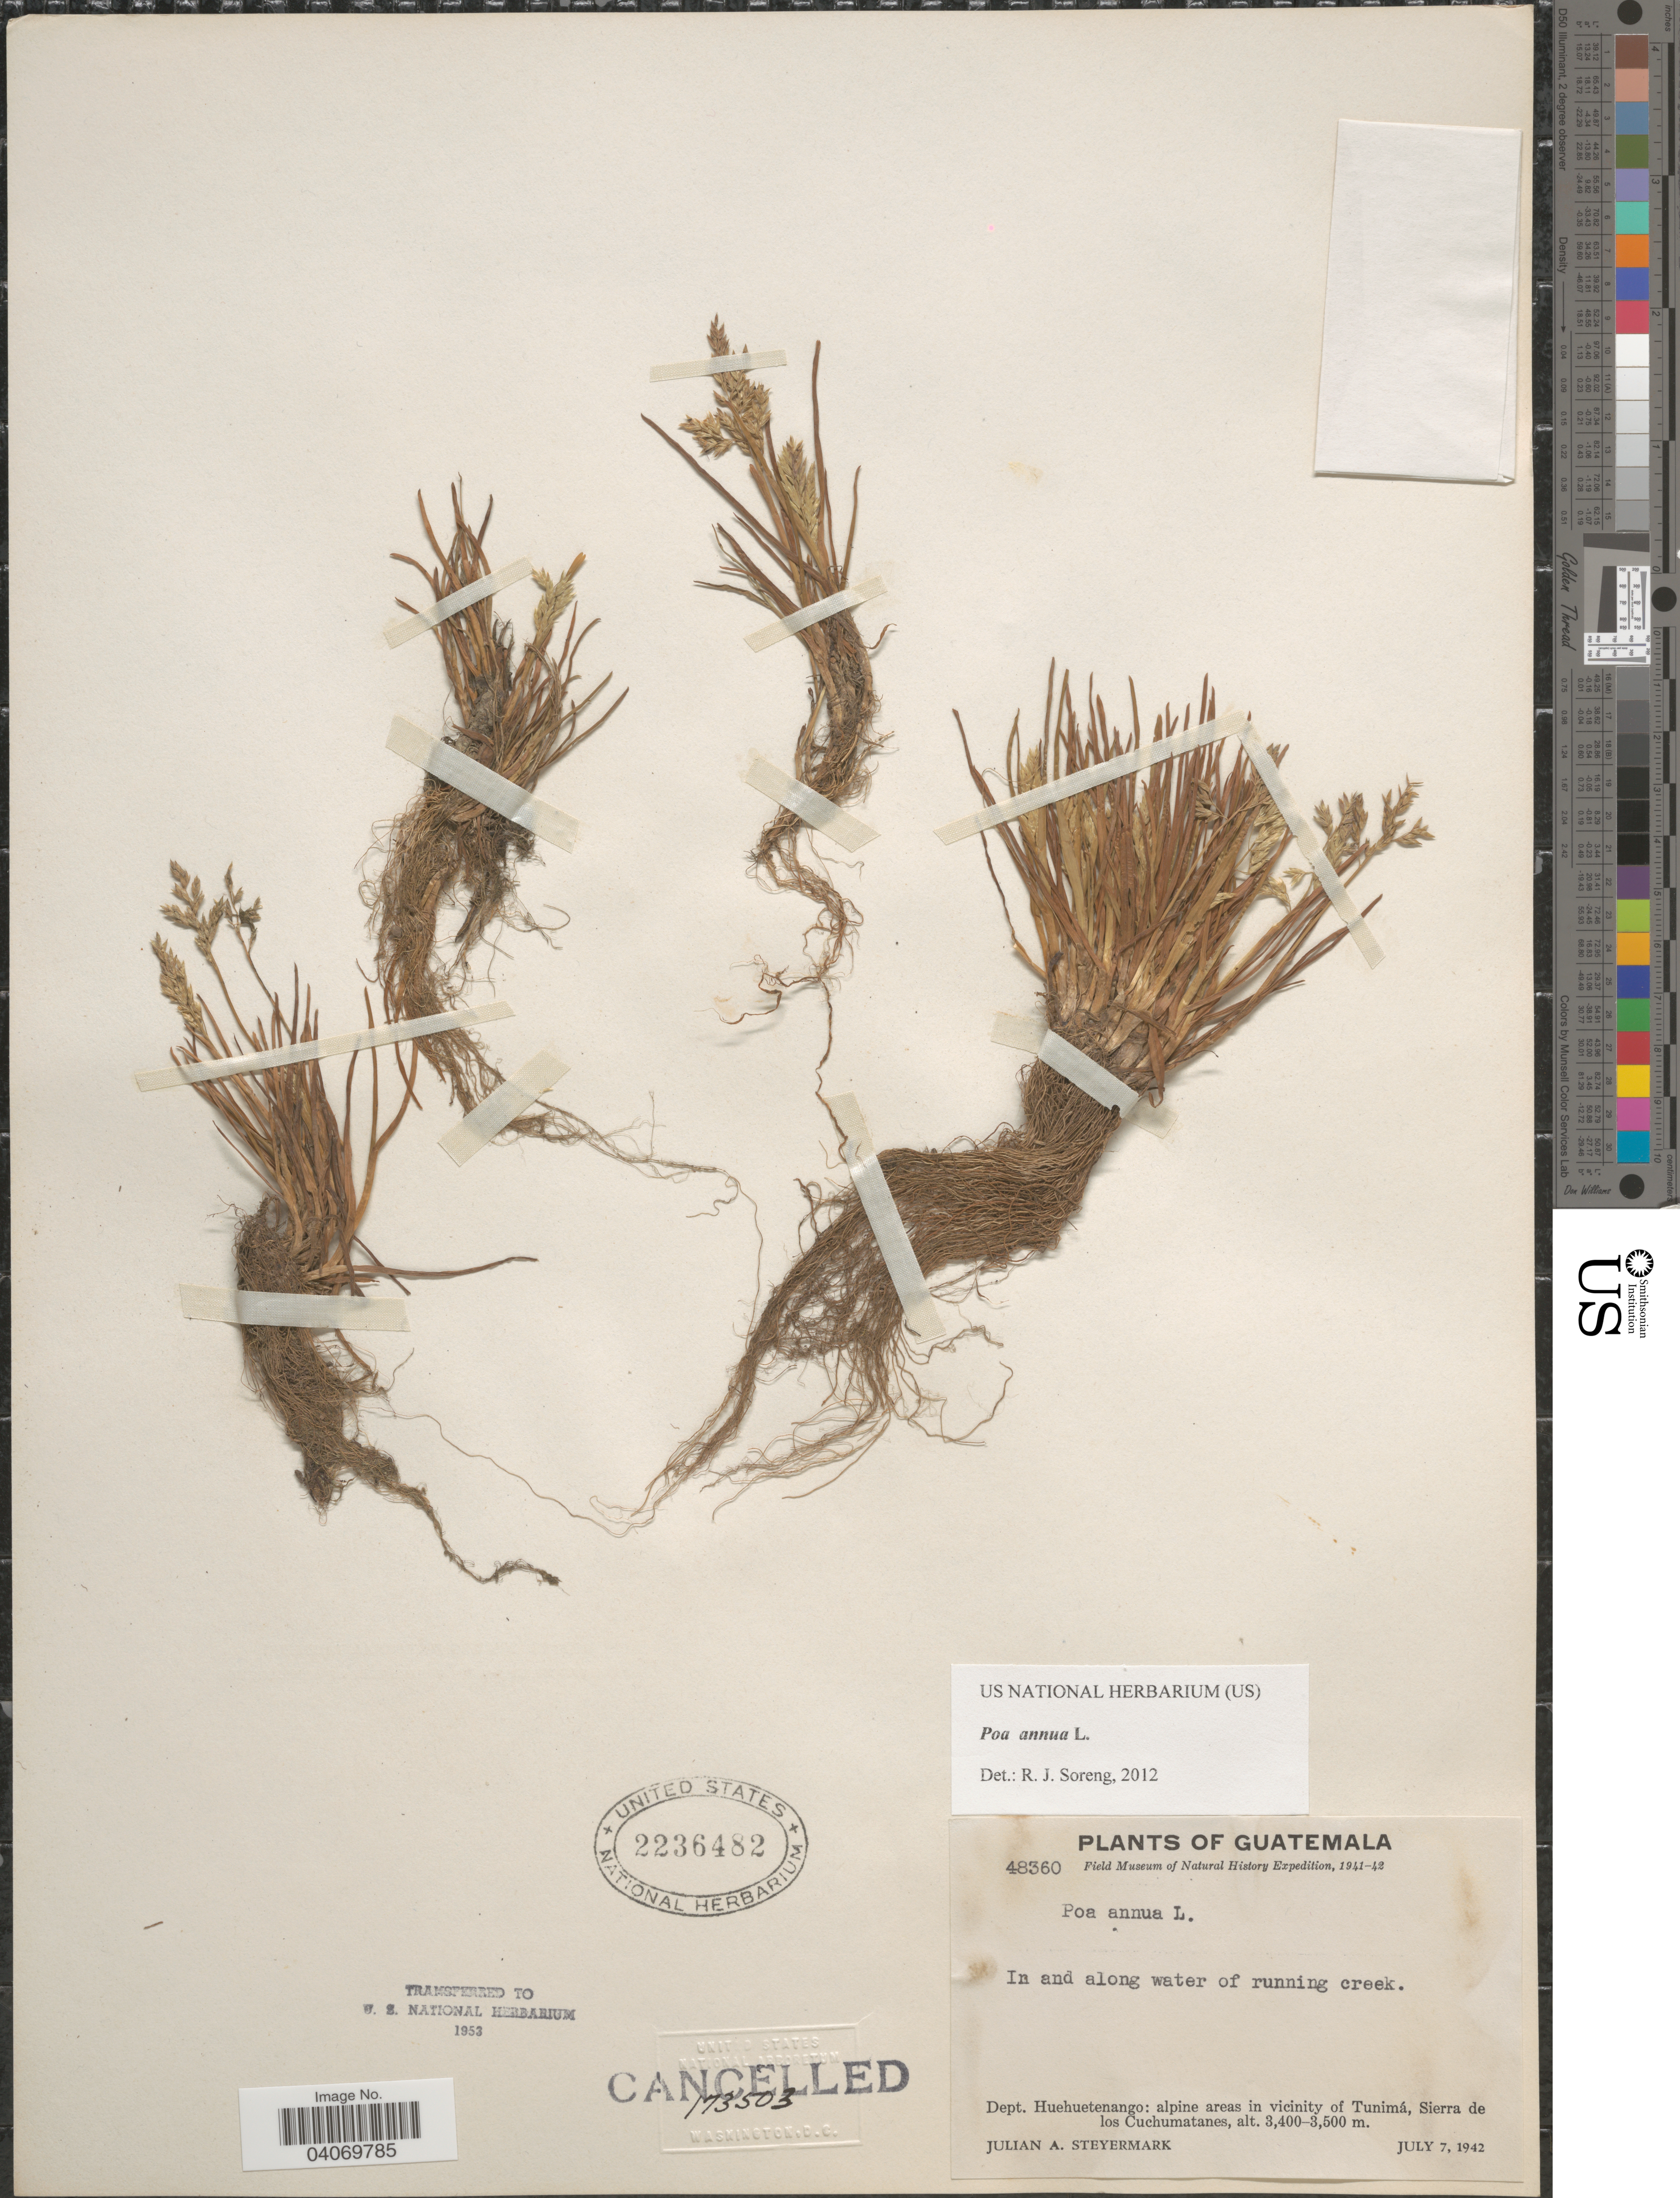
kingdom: Plantae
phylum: Tracheophyta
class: Liliopsida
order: Poales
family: Poaceae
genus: Poa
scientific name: Poa annua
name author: L.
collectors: J. Steyermark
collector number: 48360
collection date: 1942-07-07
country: Guatemala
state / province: Huehuetenango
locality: Field Museum of Natural History Expedition, 1941-42. In and along water of running creek. Dept. Huehuetenango: alpine areas in vicinity of Tunimá, Sierra de los Cuchumatanes.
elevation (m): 3400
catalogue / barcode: US 2236482